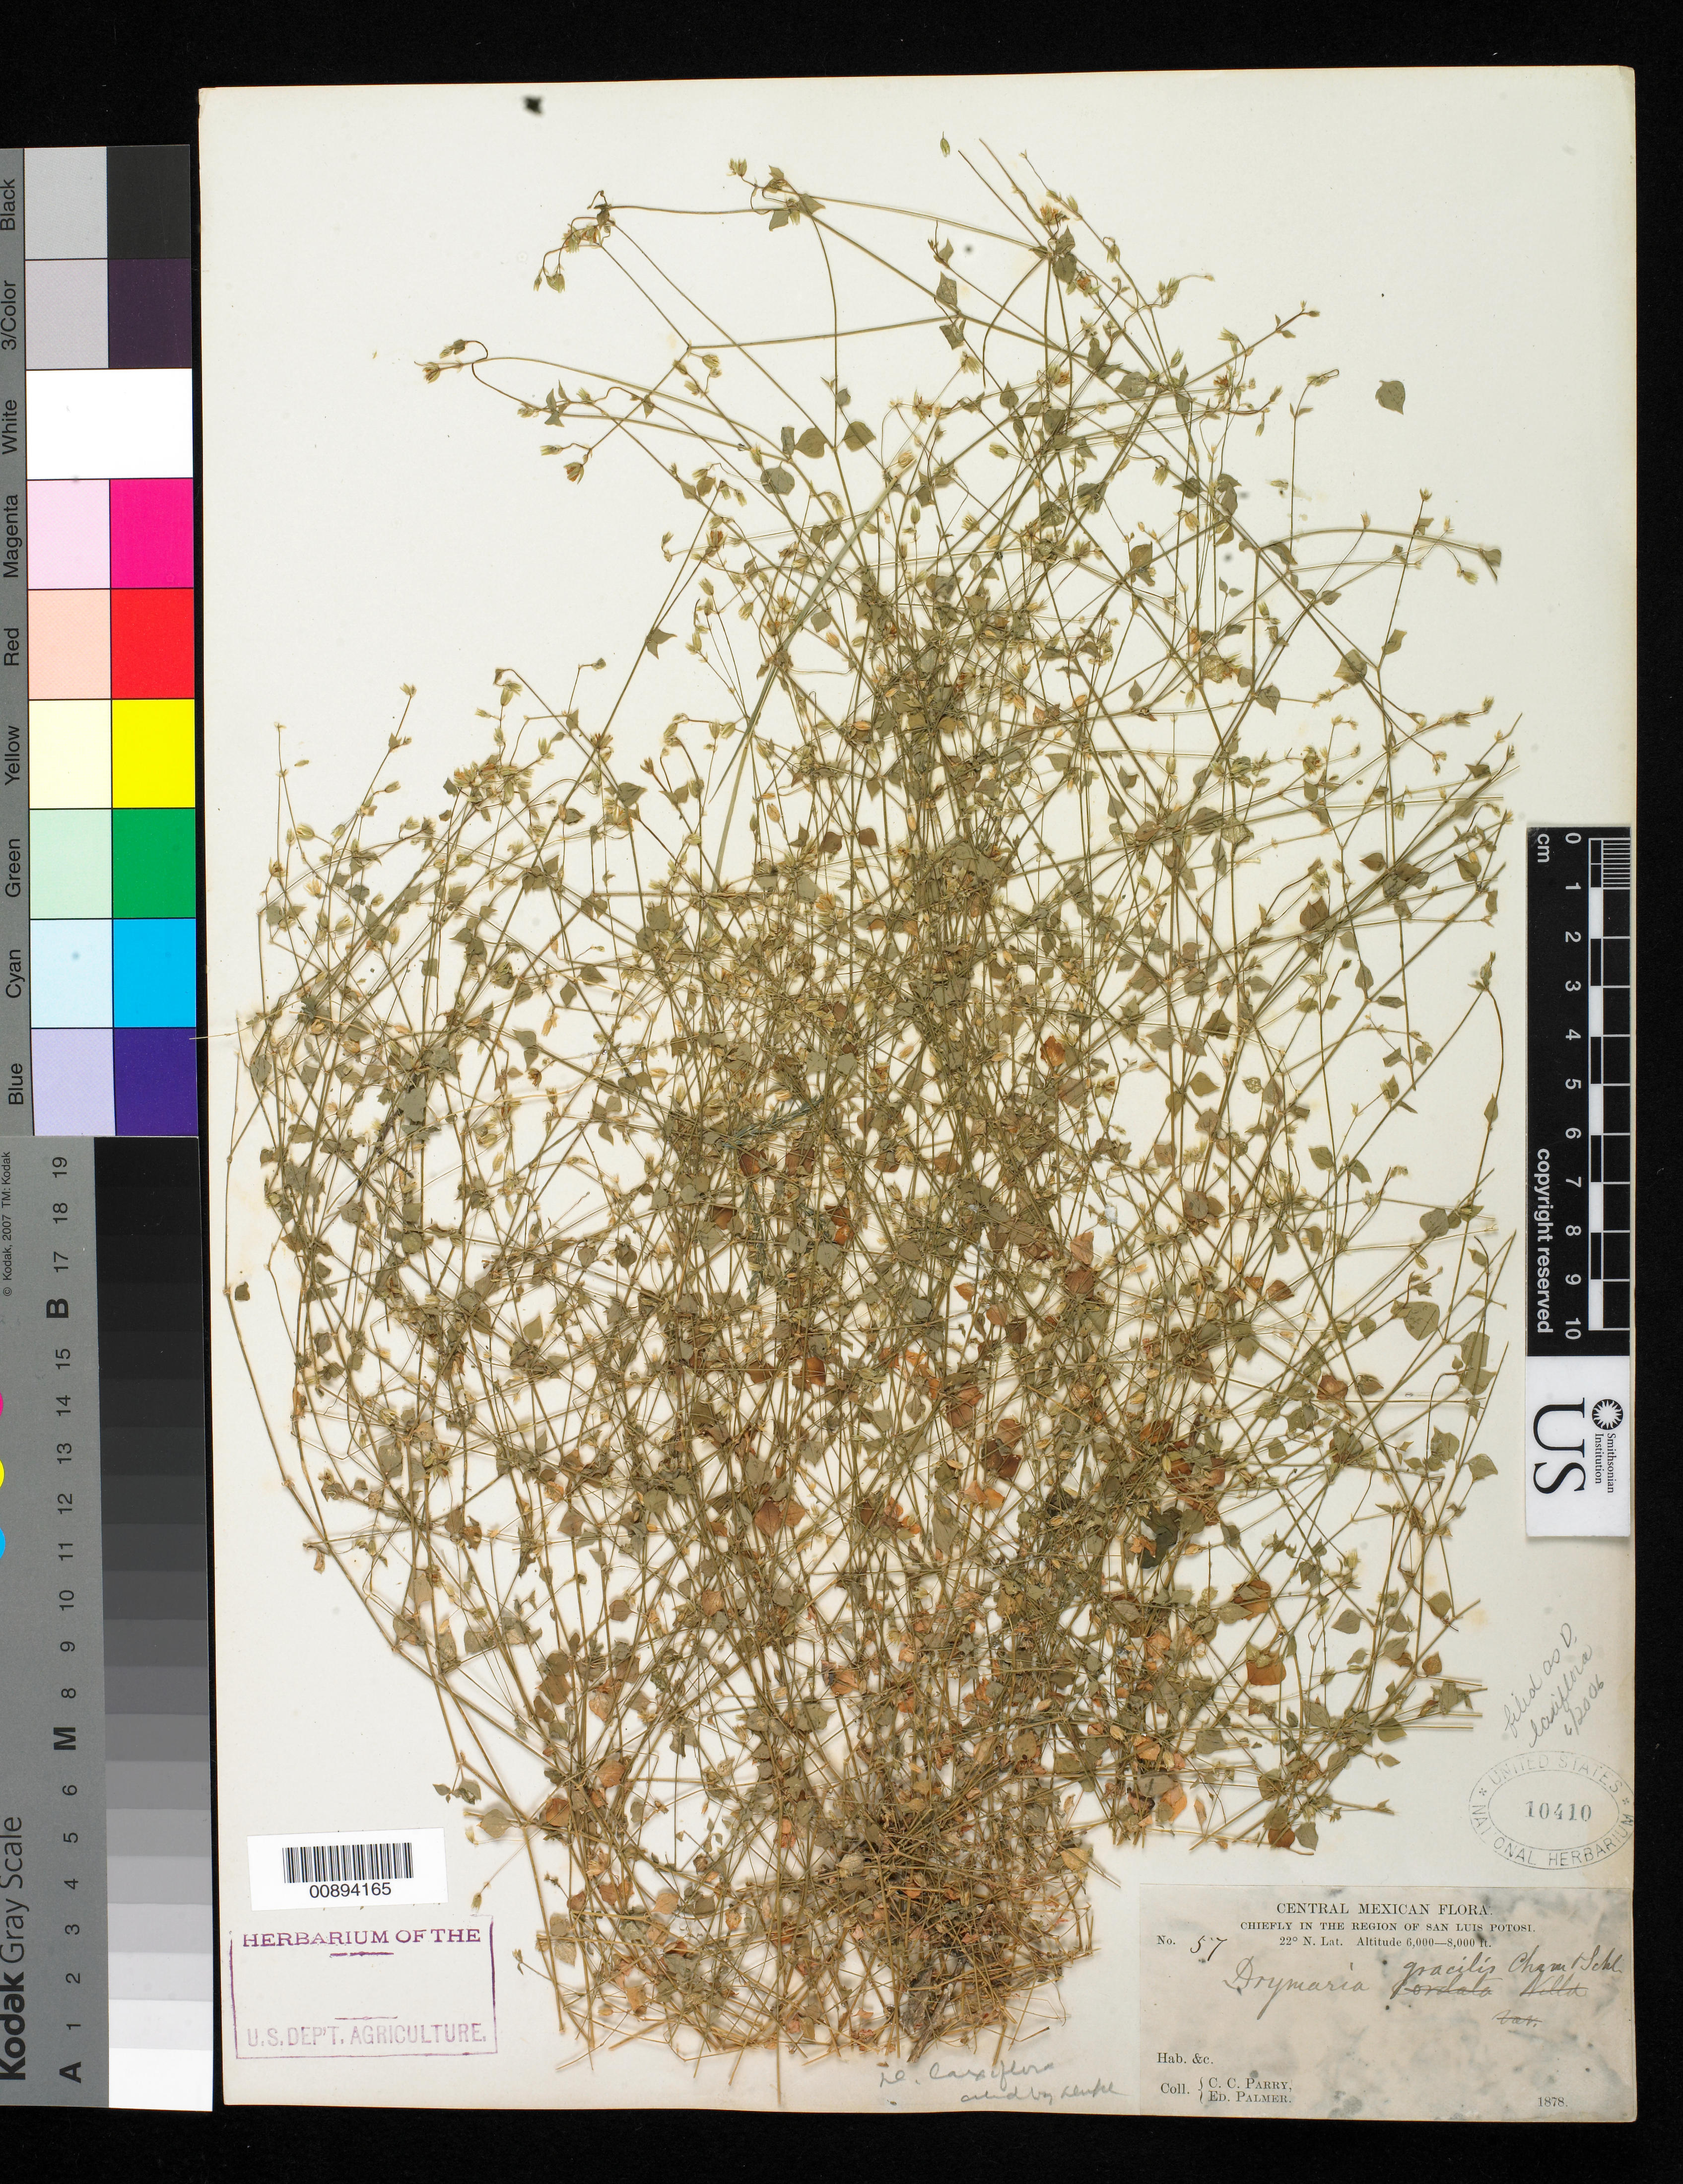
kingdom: Plantae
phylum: Tracheophyta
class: Magnoliopsida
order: Caryophyllales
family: Caryophyllaceae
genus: Drymaria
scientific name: Drymaria laxiflora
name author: Benth.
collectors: C. C. Parry & E. Palmer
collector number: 57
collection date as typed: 1878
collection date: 1878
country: Mexico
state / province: San Luis Potosí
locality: Chiefly in the region of San Luis Potosí.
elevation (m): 1829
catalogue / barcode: US 10410